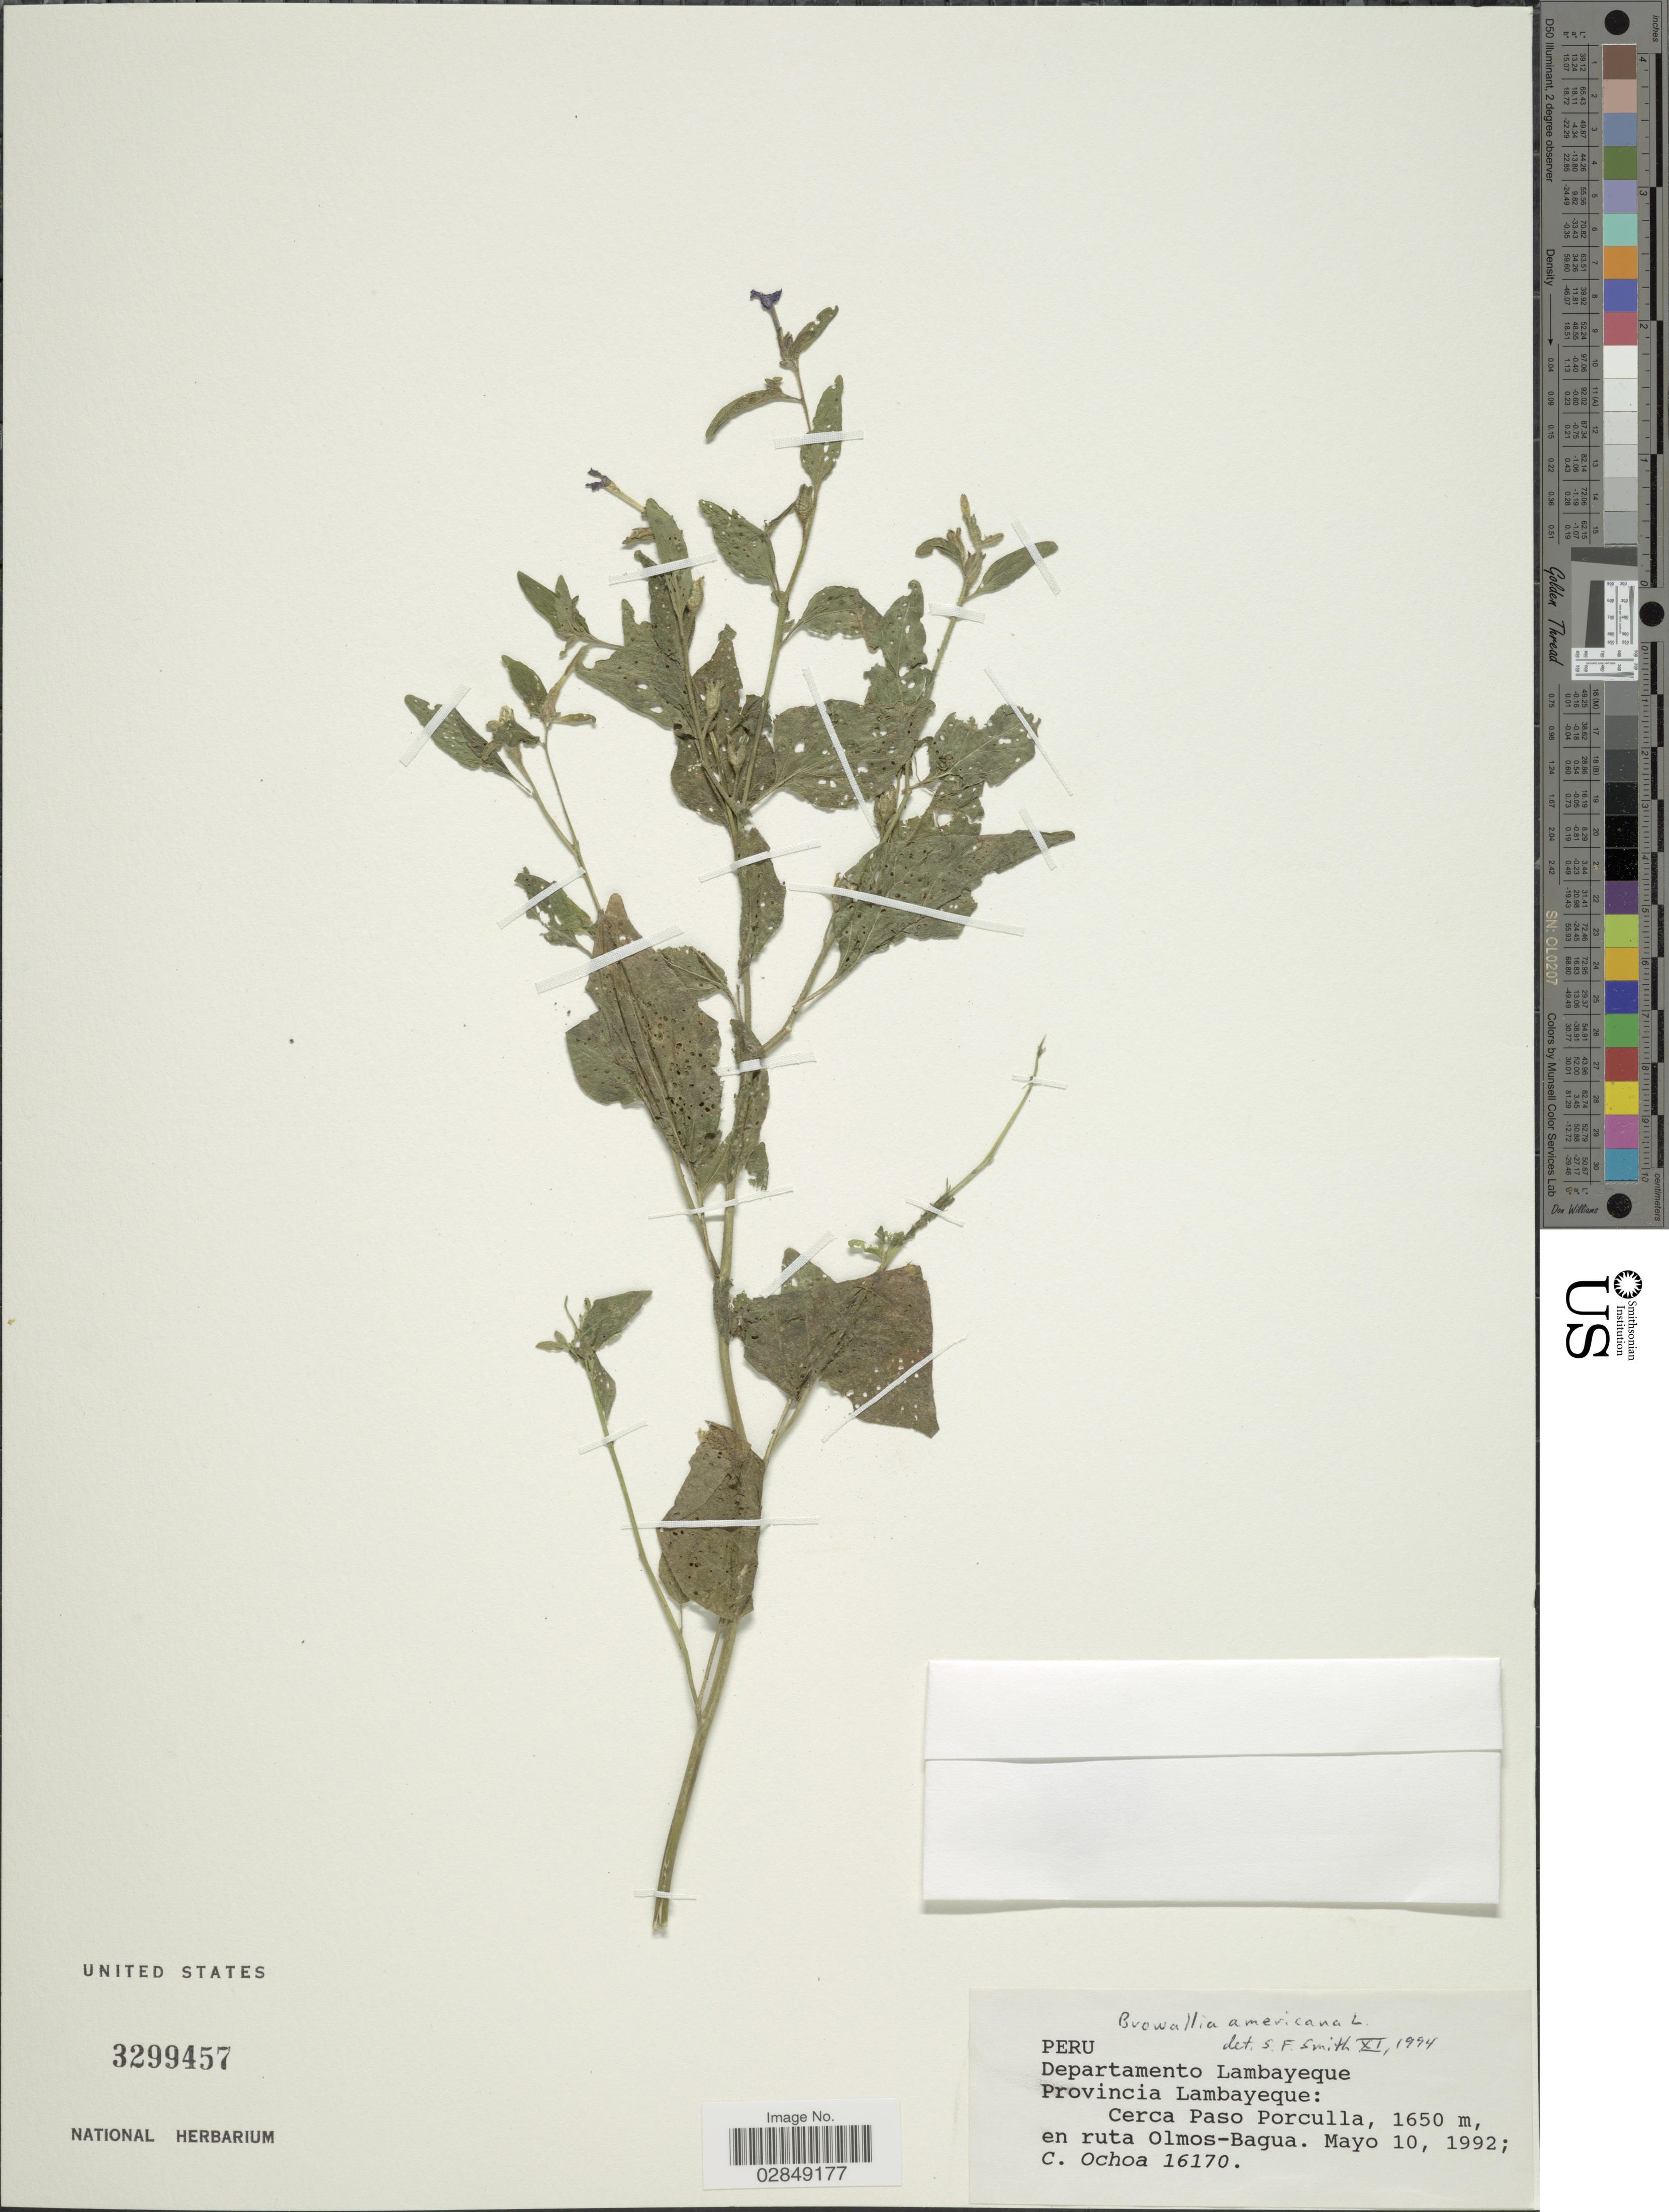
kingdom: Plantae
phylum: Tracheophyta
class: Magnoliopsida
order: Solanales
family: Solanaceae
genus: Browallia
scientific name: Browallia americana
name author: L.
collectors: C. Ochoa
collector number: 16170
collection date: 1992-05-10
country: Peru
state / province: Lambayeque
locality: Departamento Lambayeque. Provincia Lambayeque. Cerca Paso Porculla, en ruta Olmos-Bagua.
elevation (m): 1650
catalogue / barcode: US 3299457